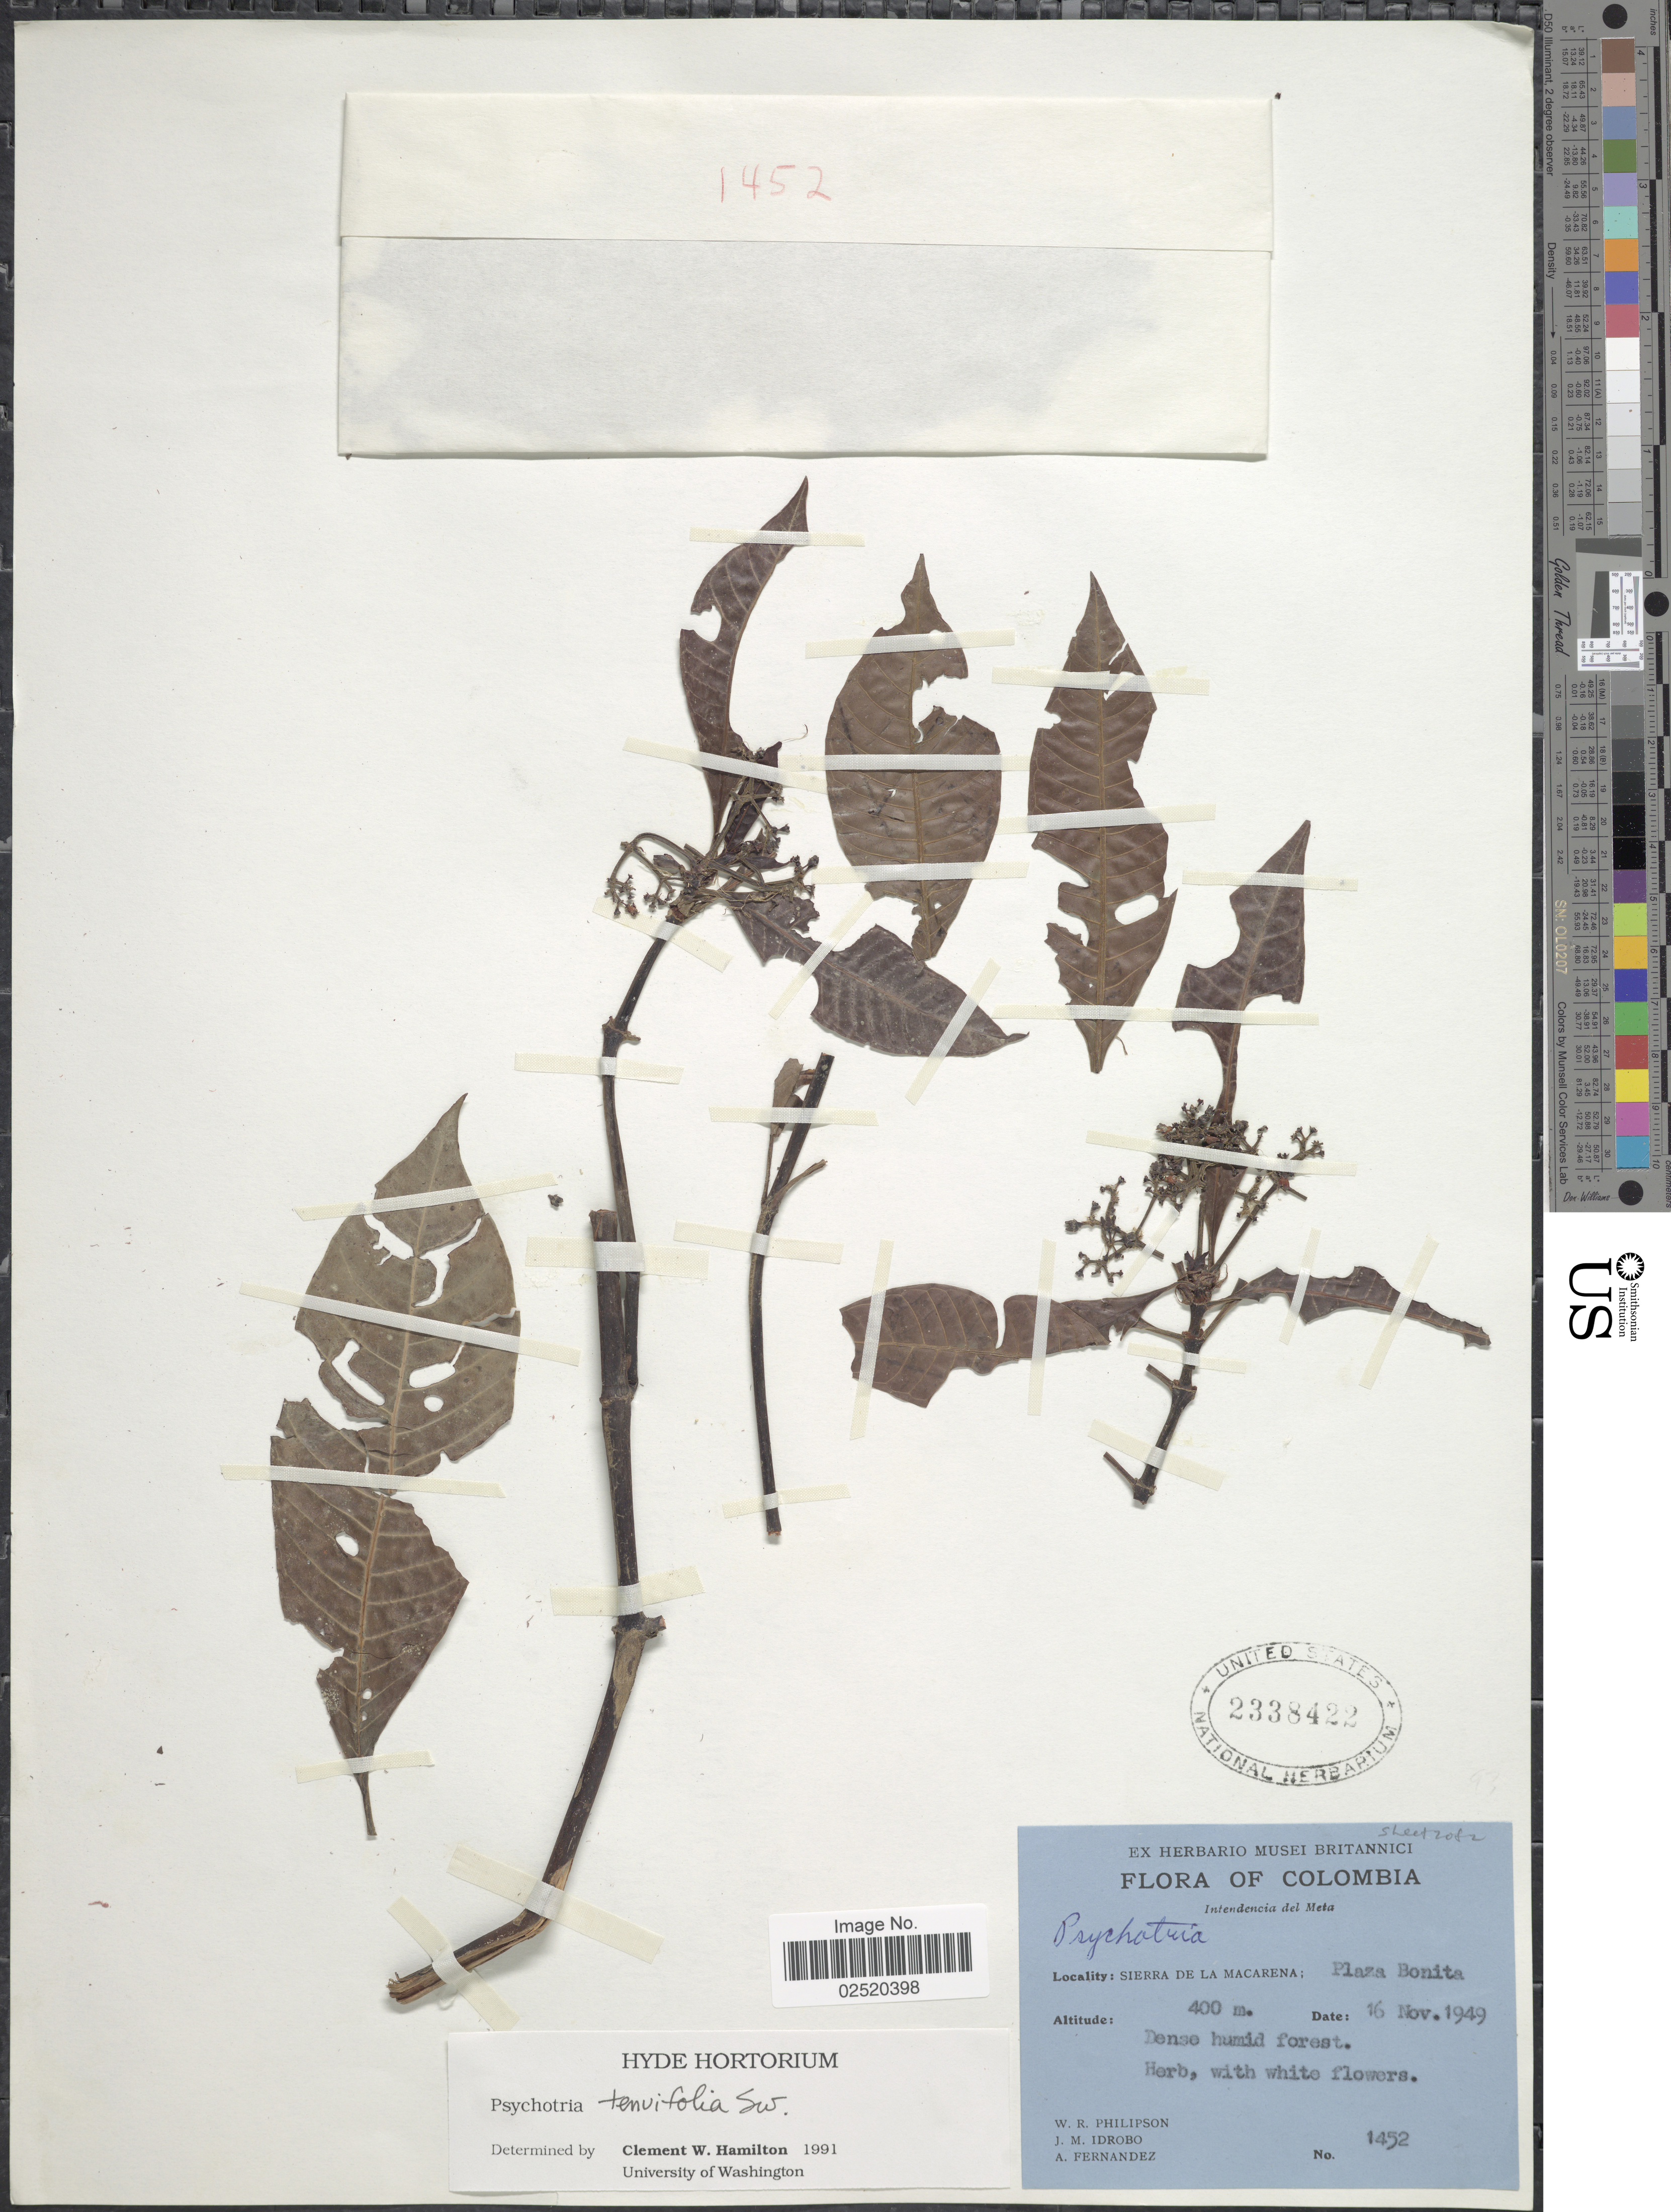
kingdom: Plantae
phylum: Tracheophyta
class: Magnoliopsida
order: Gentianales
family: Rubiaceae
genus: Psychotria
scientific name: Psychotria tenuifolia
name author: Sw.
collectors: W. R. Philipson, J. M. Idrobo & A. Fernandez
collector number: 1452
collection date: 1949-11-16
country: Colombia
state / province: Meta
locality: Sierra de la Macarena; Plaza Bonita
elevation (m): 400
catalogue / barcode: US 2338422